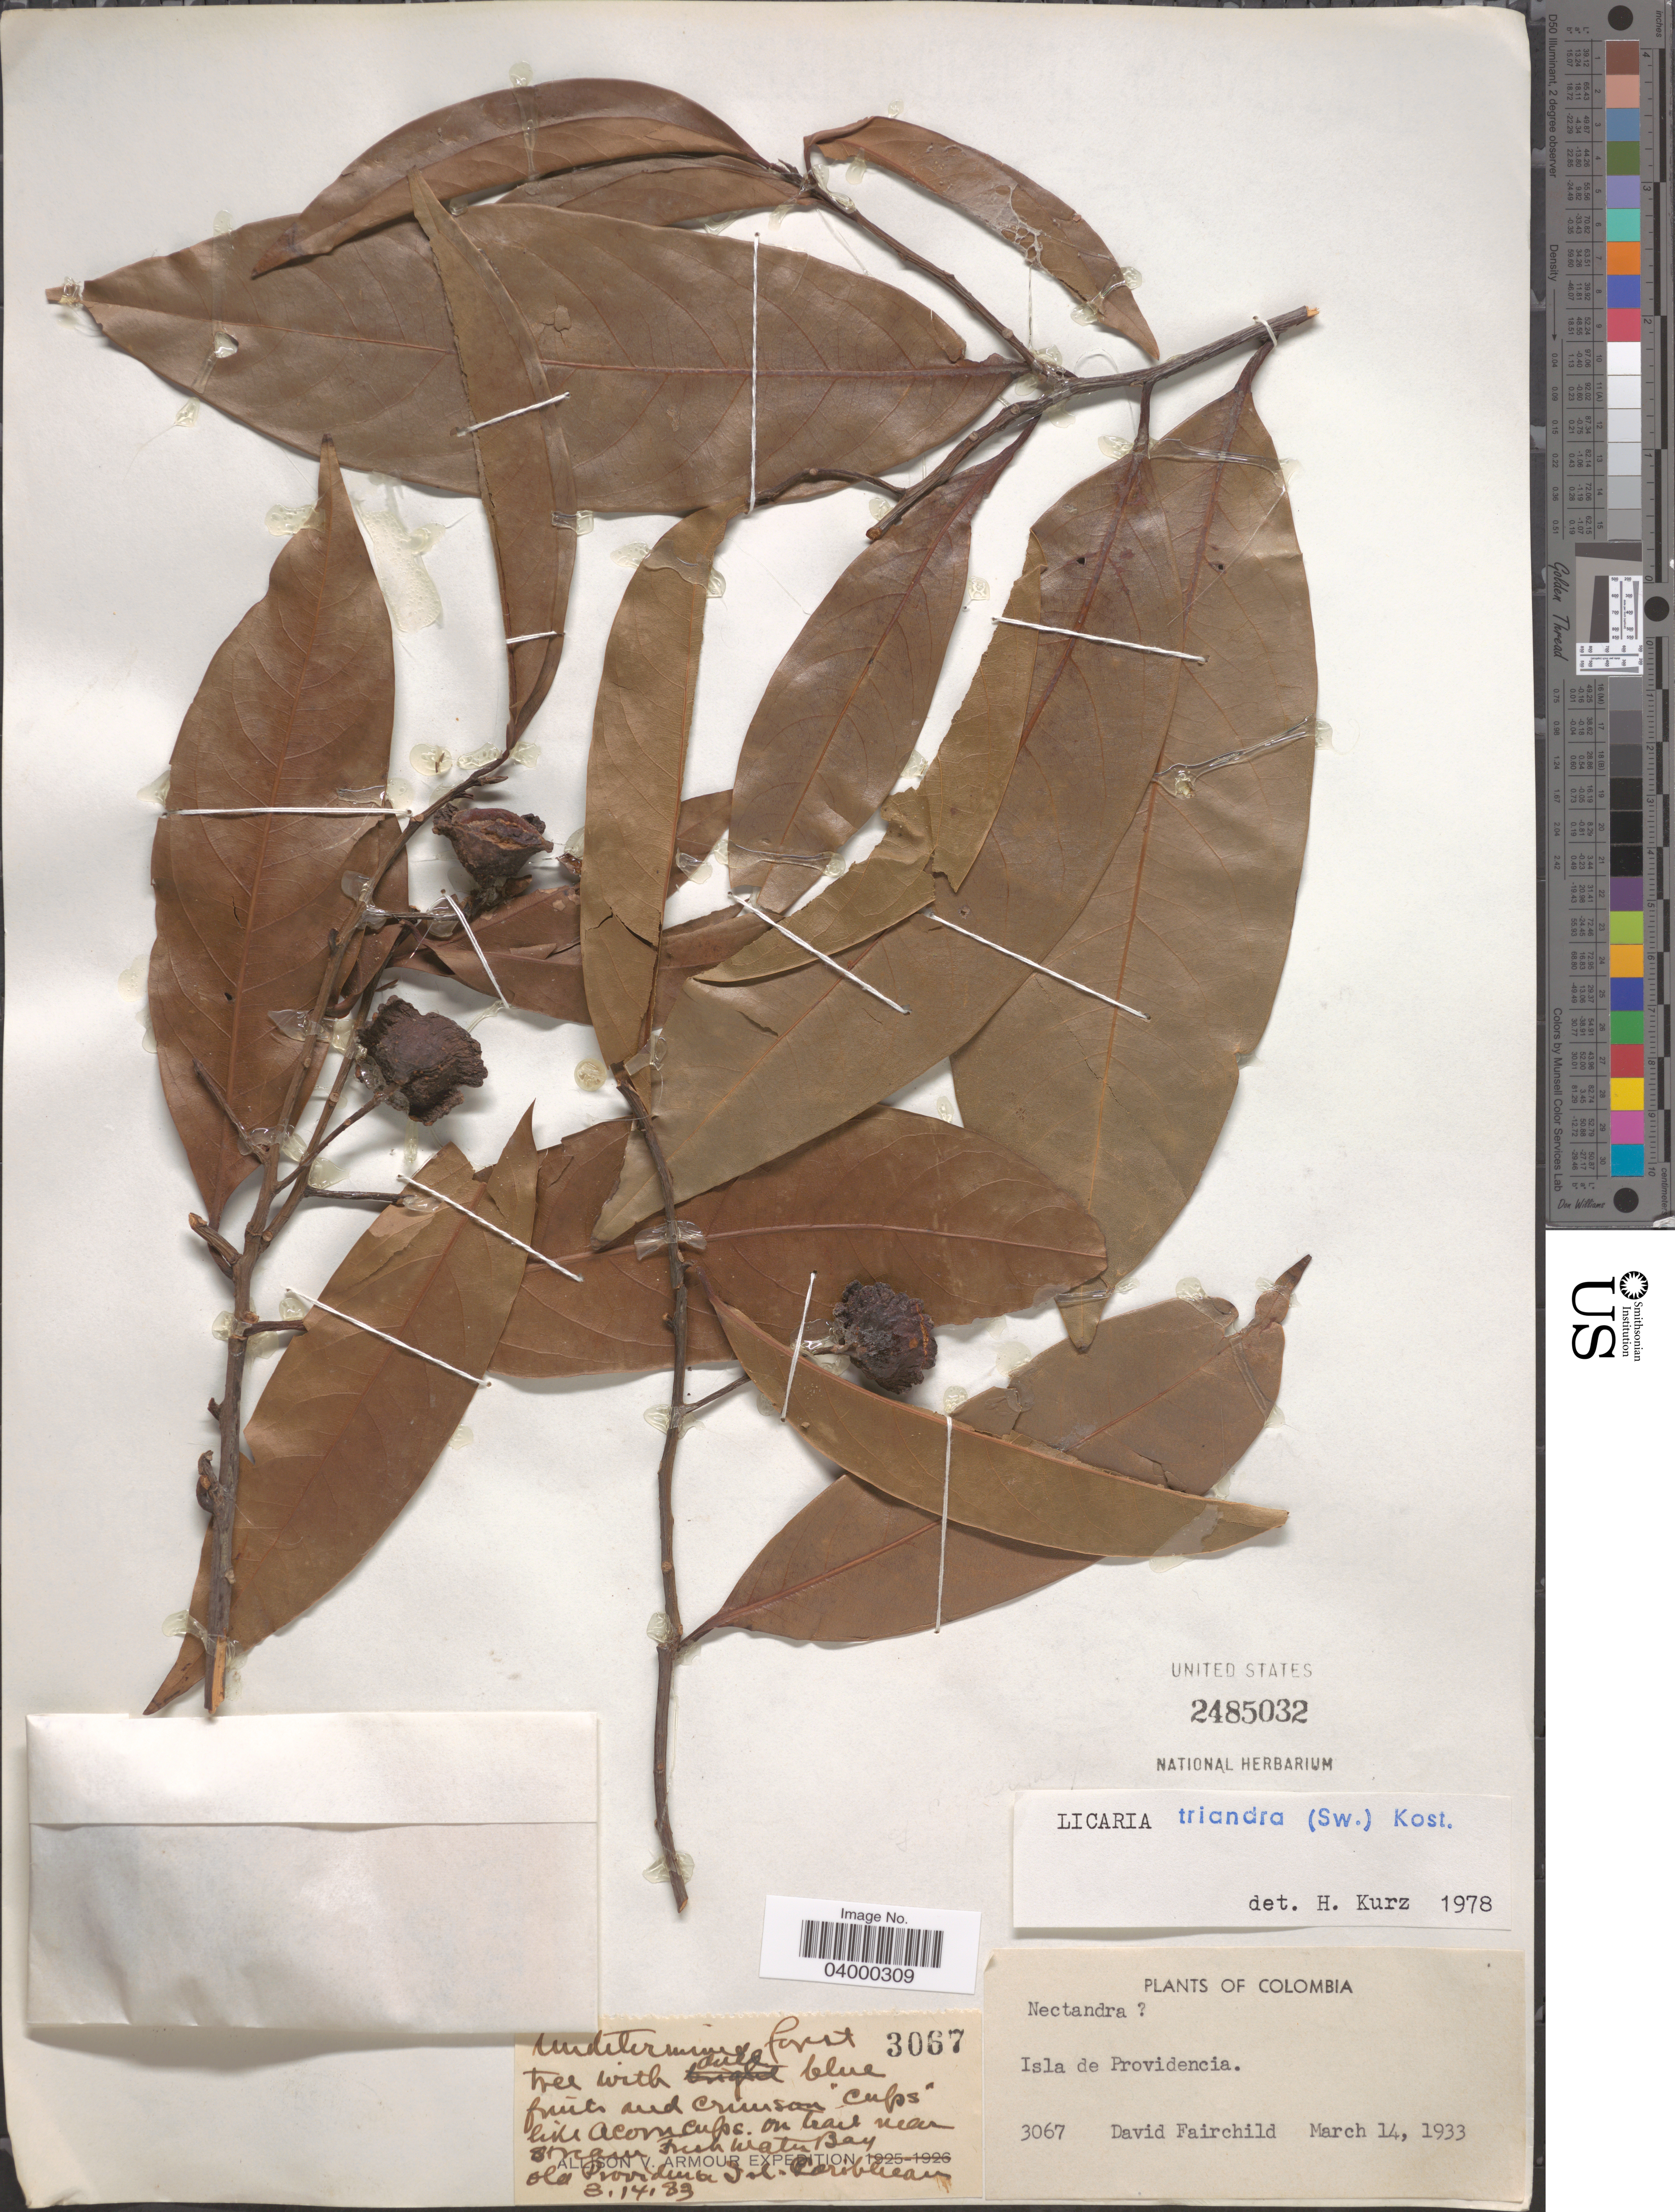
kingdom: Plantae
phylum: Tracheophyta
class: Magnoliopsida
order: Laurales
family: Lauraceae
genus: Licaria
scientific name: Licaria triandra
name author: (Sw.) Kosterm.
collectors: D. Fairchild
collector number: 3067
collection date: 1933-03-14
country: Colombia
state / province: San Andres y Providencia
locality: Near stream freshwater Bay. Isla de Providencia.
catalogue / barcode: US 2485032